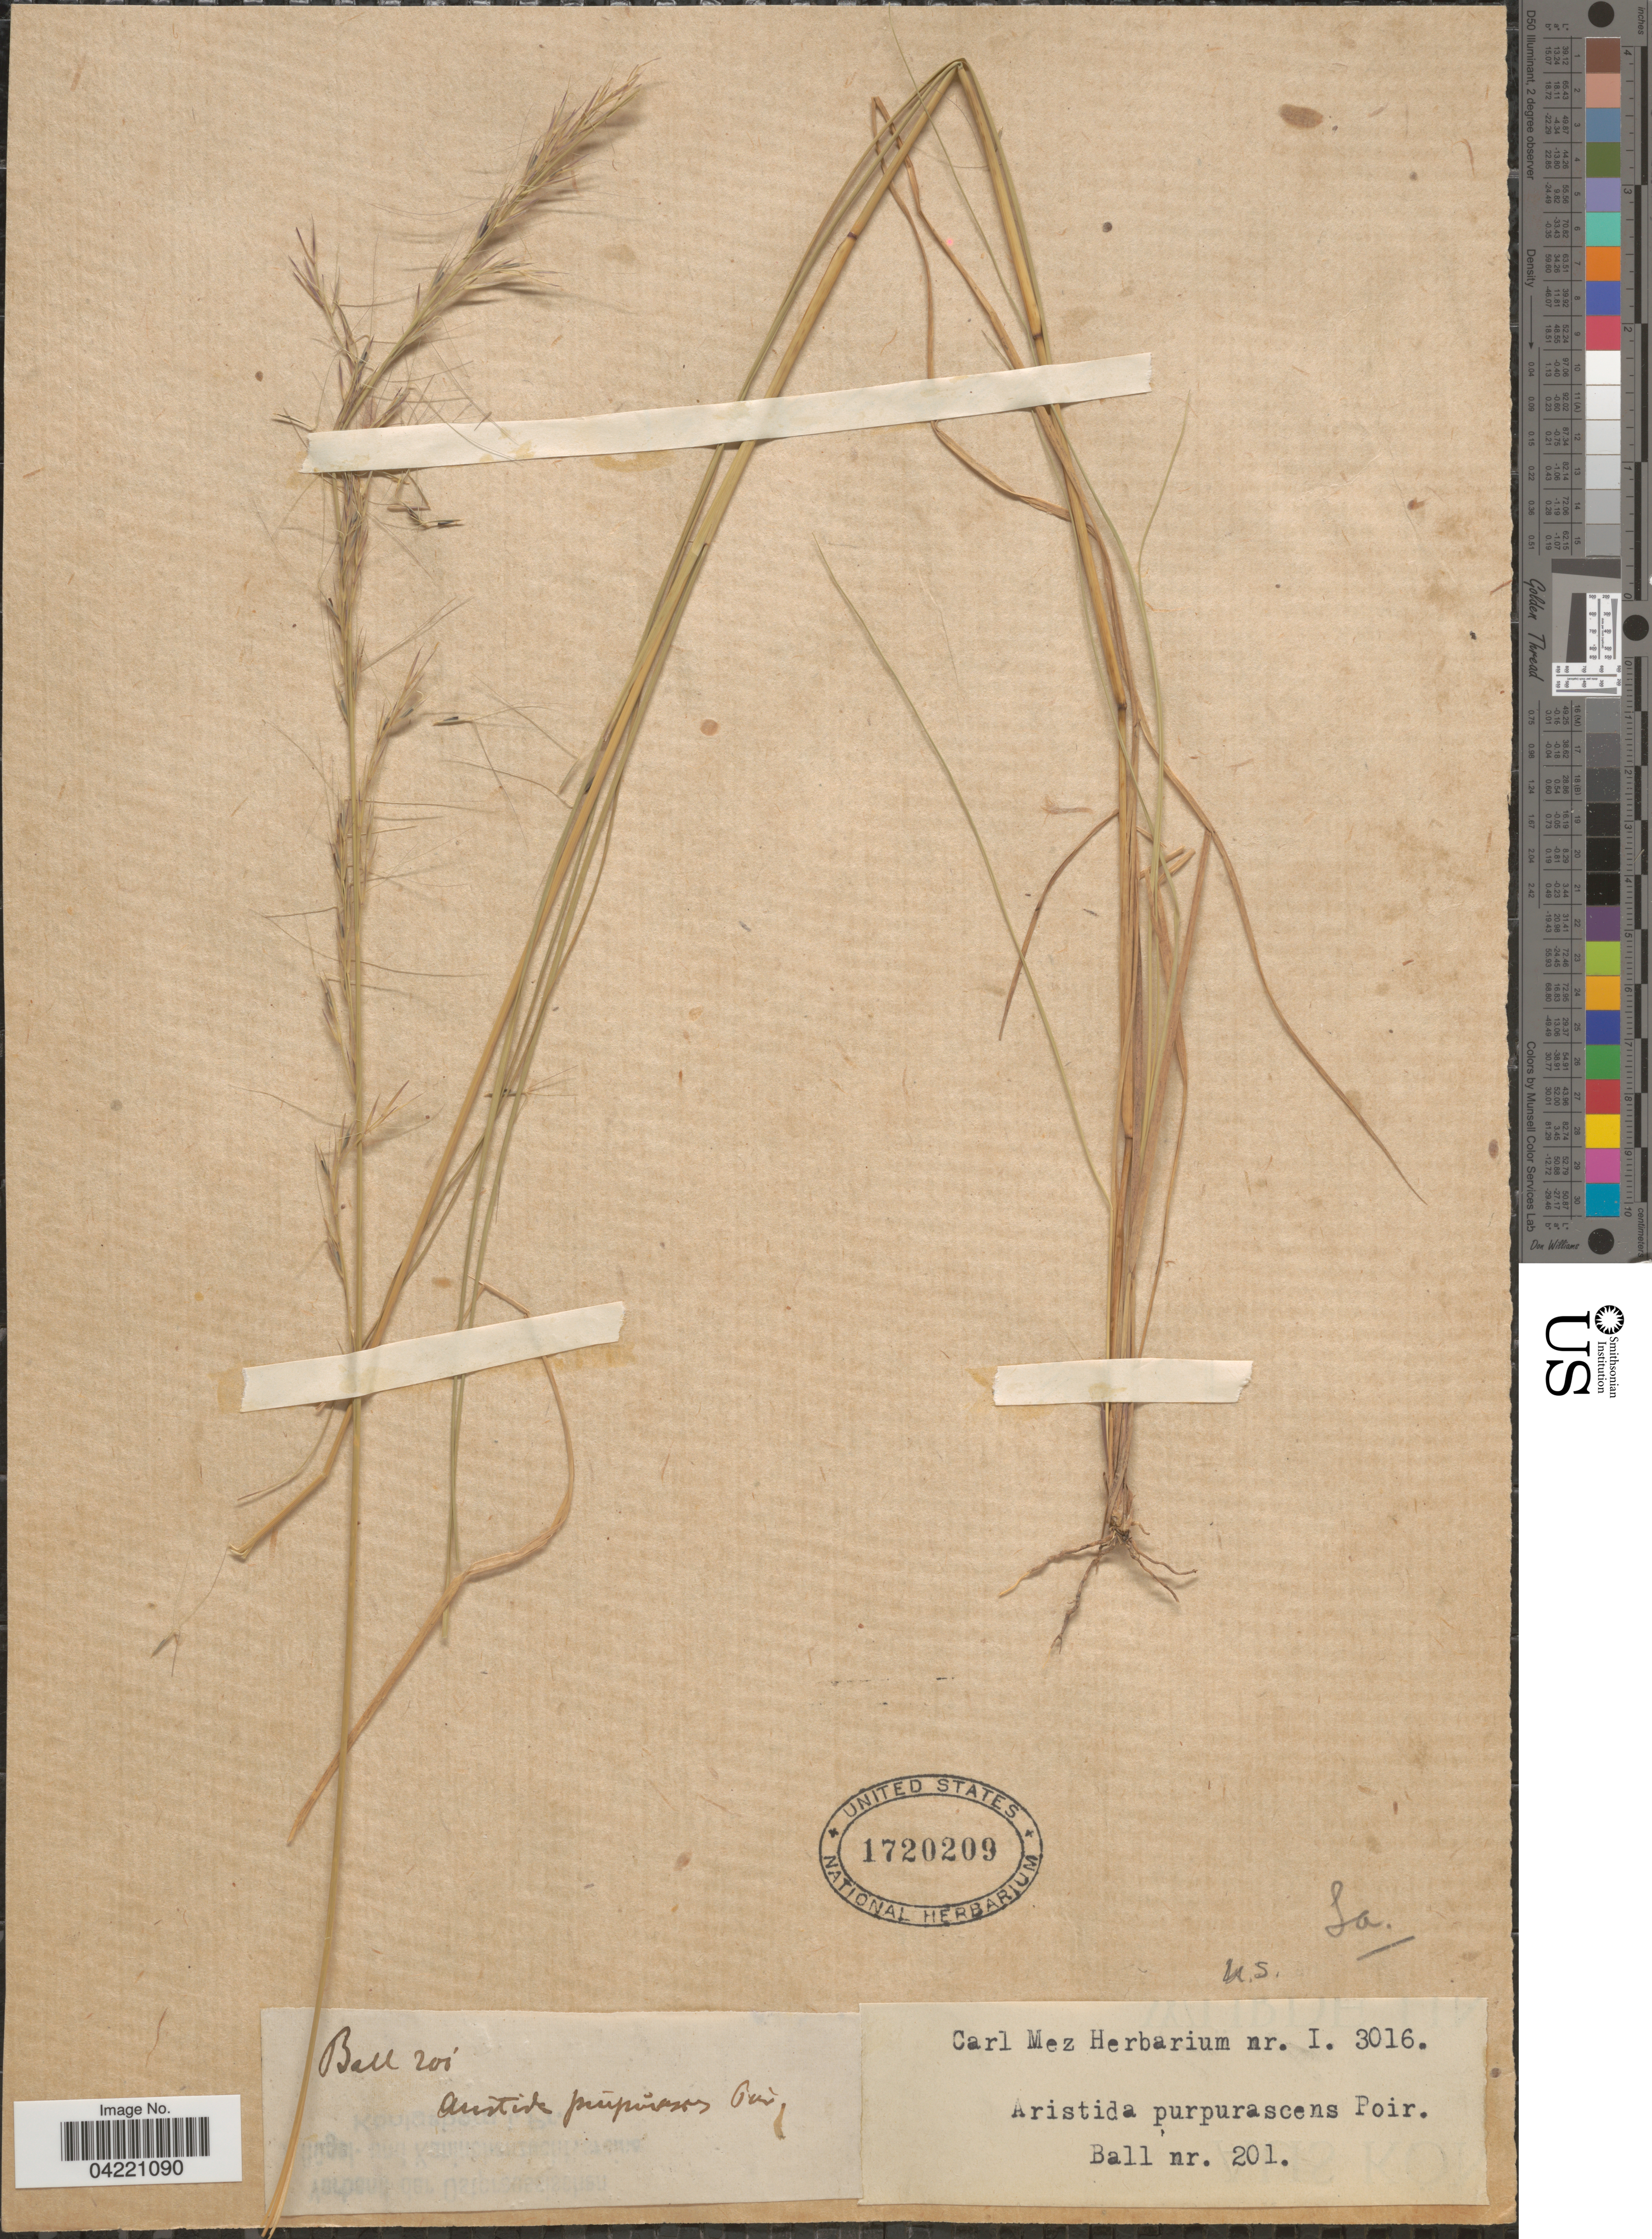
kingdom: Plantae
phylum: Tracheophyta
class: Liliopsida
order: Poales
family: Poaceae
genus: Aristida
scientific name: Aristida palustris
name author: (Chapm.) Vasey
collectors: -- Ball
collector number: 201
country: United States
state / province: Louisiana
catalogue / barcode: US 1720209